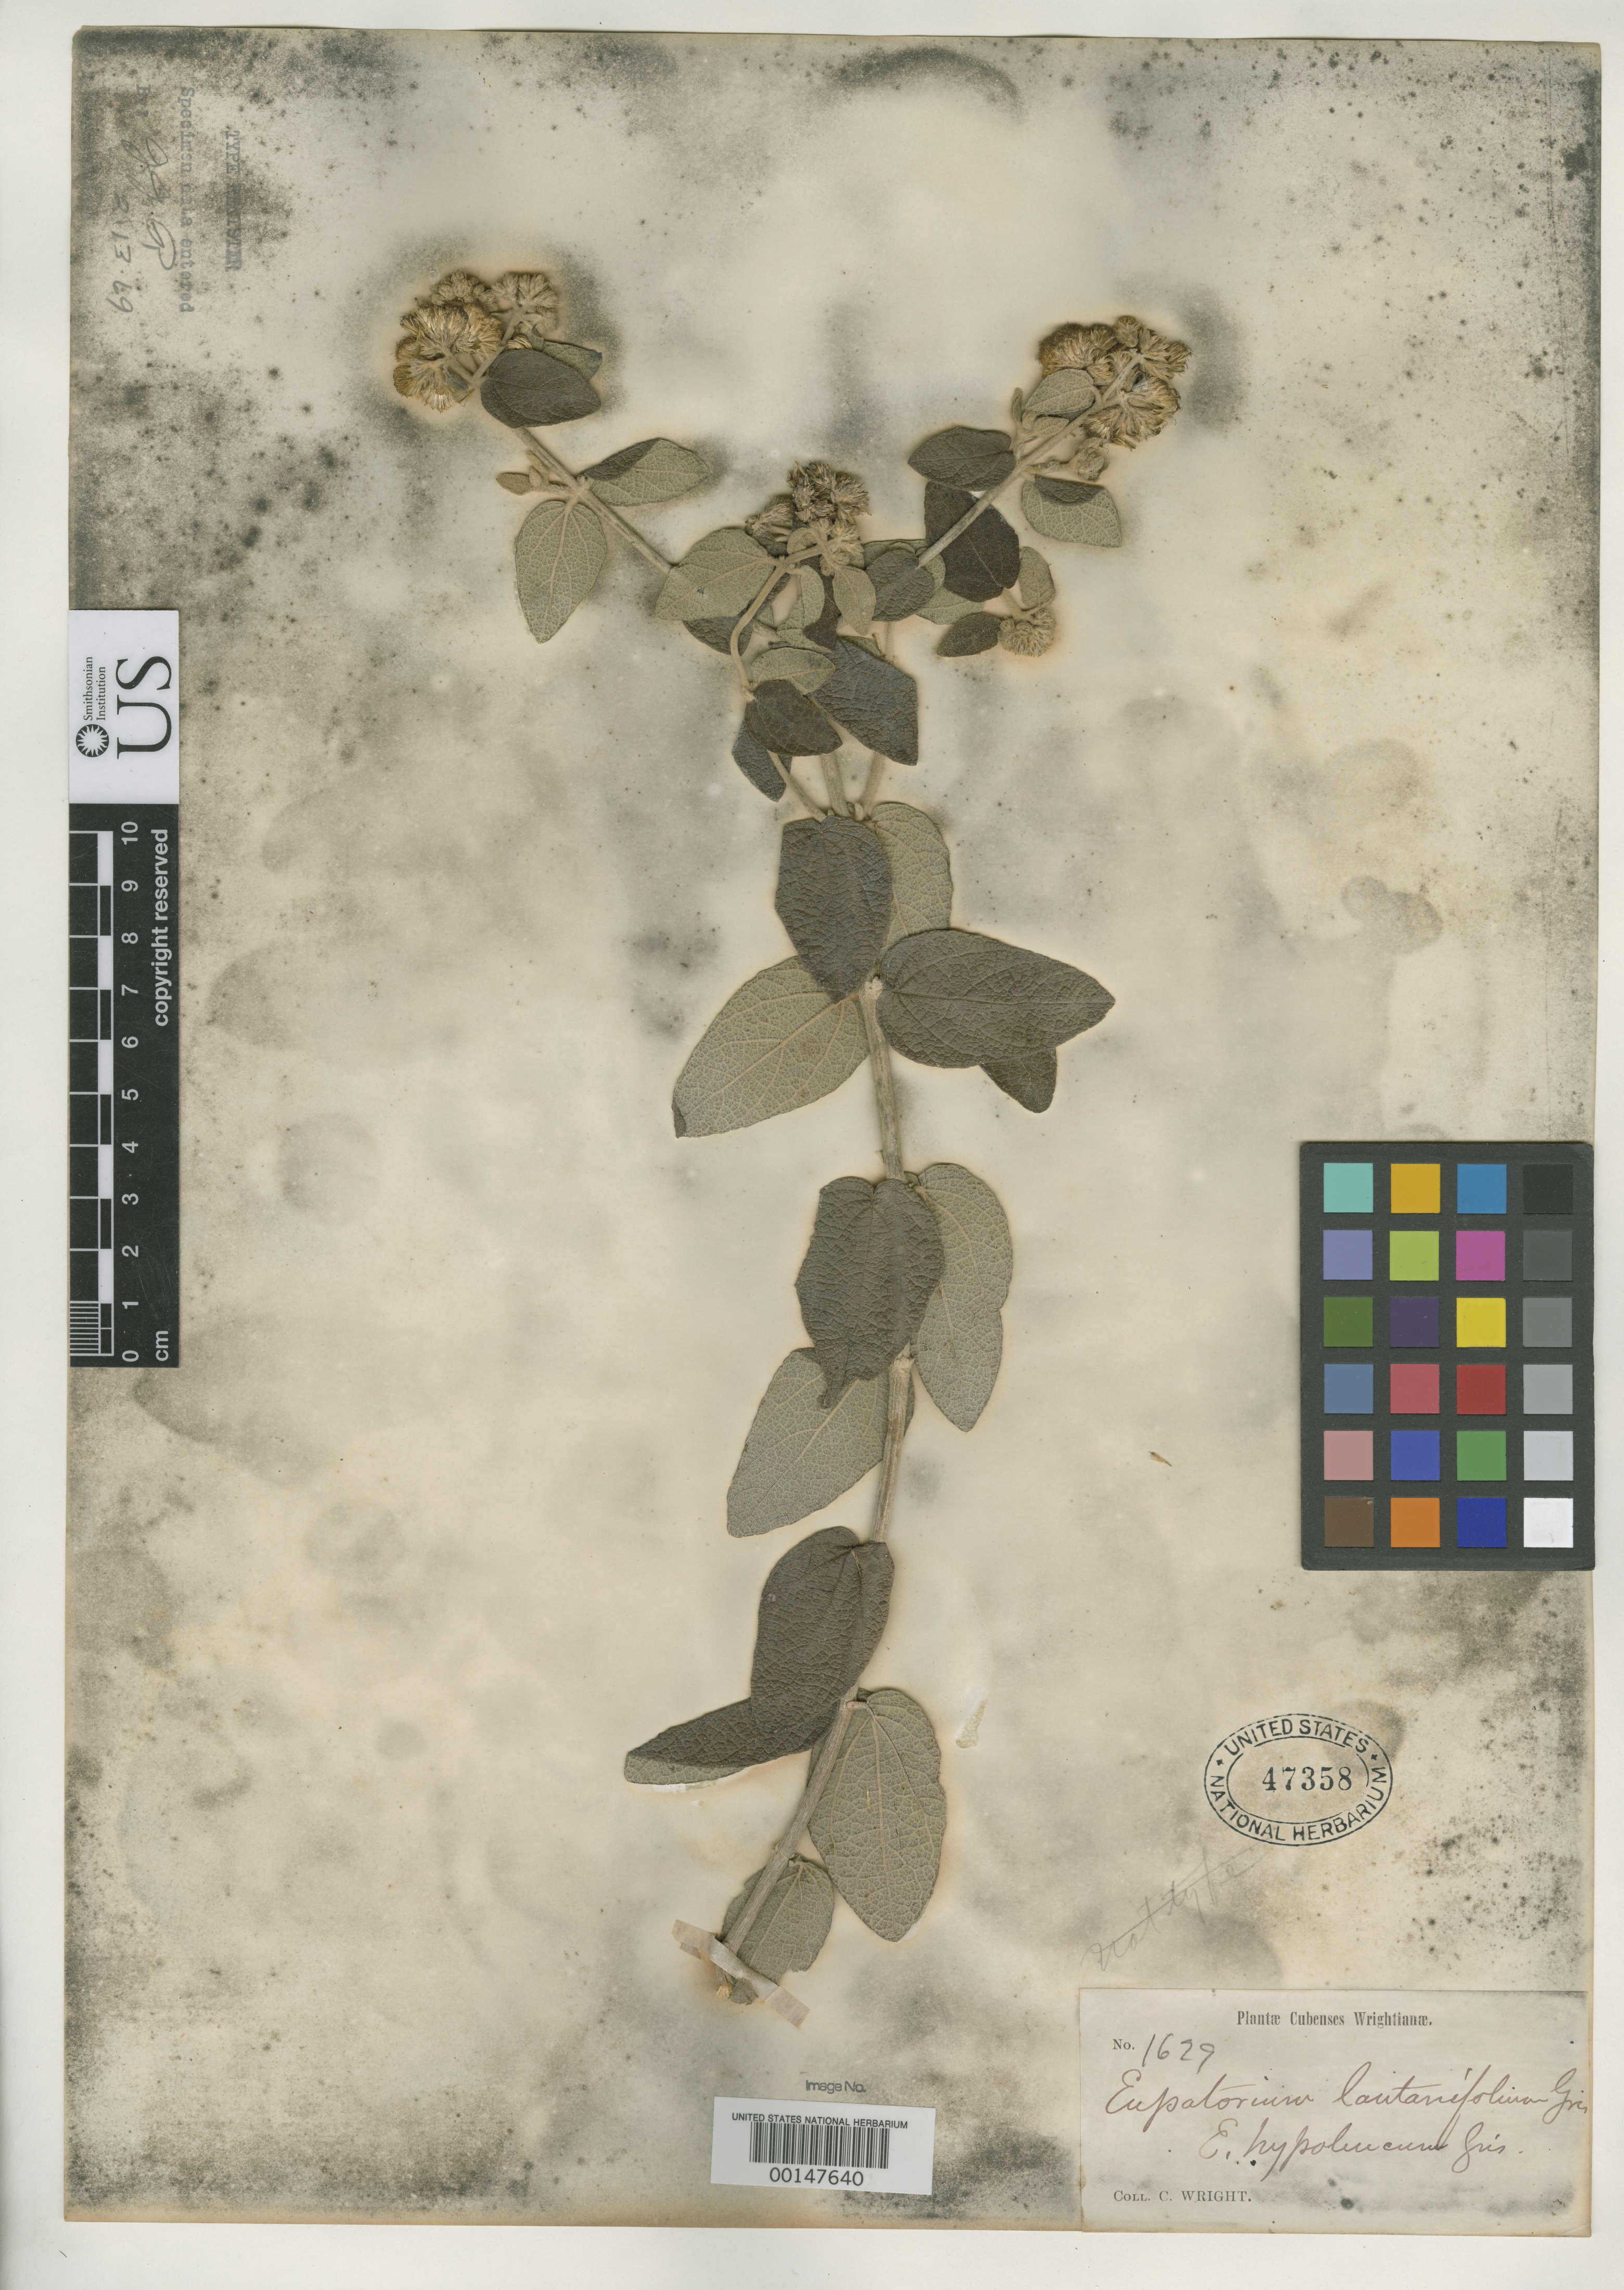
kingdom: Plantae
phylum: Tracheophyta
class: Magnoliopsida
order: Asterales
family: Asteraceae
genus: Eupatorium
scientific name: Eupatorium hypoleucum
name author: Griseb.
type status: Type Collection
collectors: C. Wright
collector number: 1629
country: Cuba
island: Greater Antilles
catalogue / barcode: US 47358